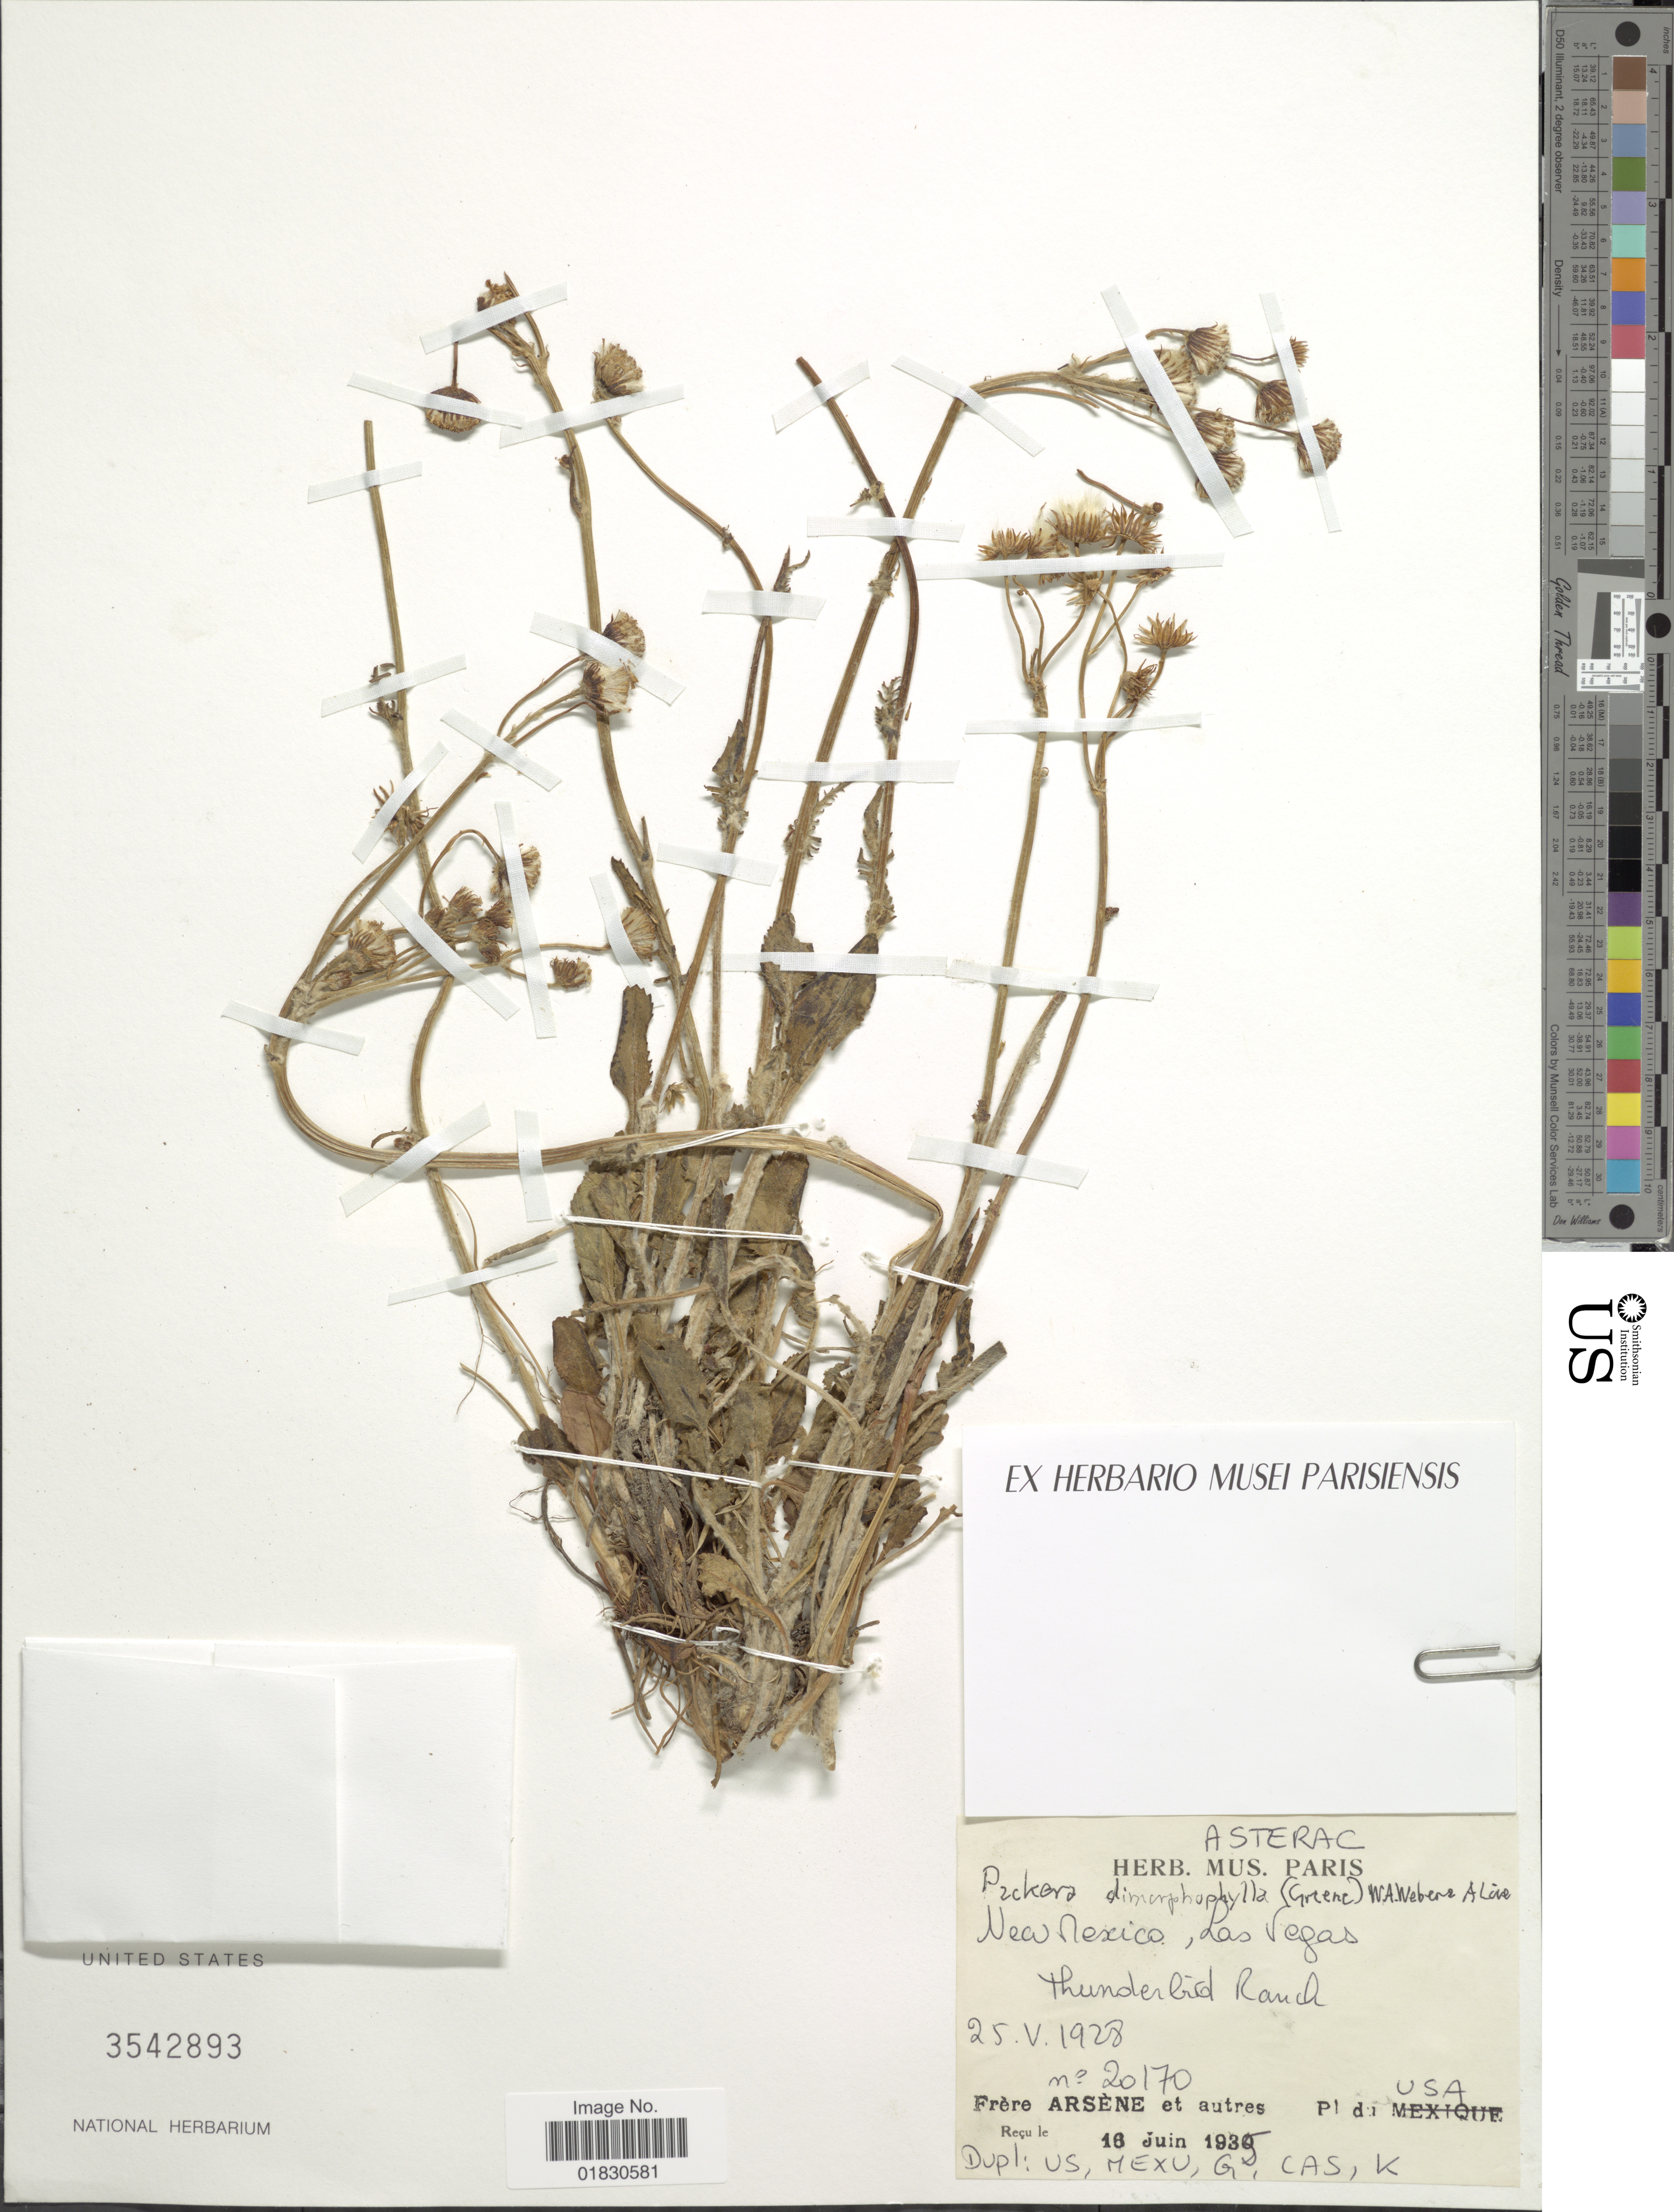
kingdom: Plantae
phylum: Tracheophyta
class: Magnoliopsida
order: Asterales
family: Asteraceae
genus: Packera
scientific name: Packera dimorphophylla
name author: (Greene) W.A. Weber & Á. Löve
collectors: Bro. G. Arsène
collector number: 20170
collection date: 1928-05-25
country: United States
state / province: New Mexico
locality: New Mexico, Las Vegas, Thunderbird Ranch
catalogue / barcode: US 3542893